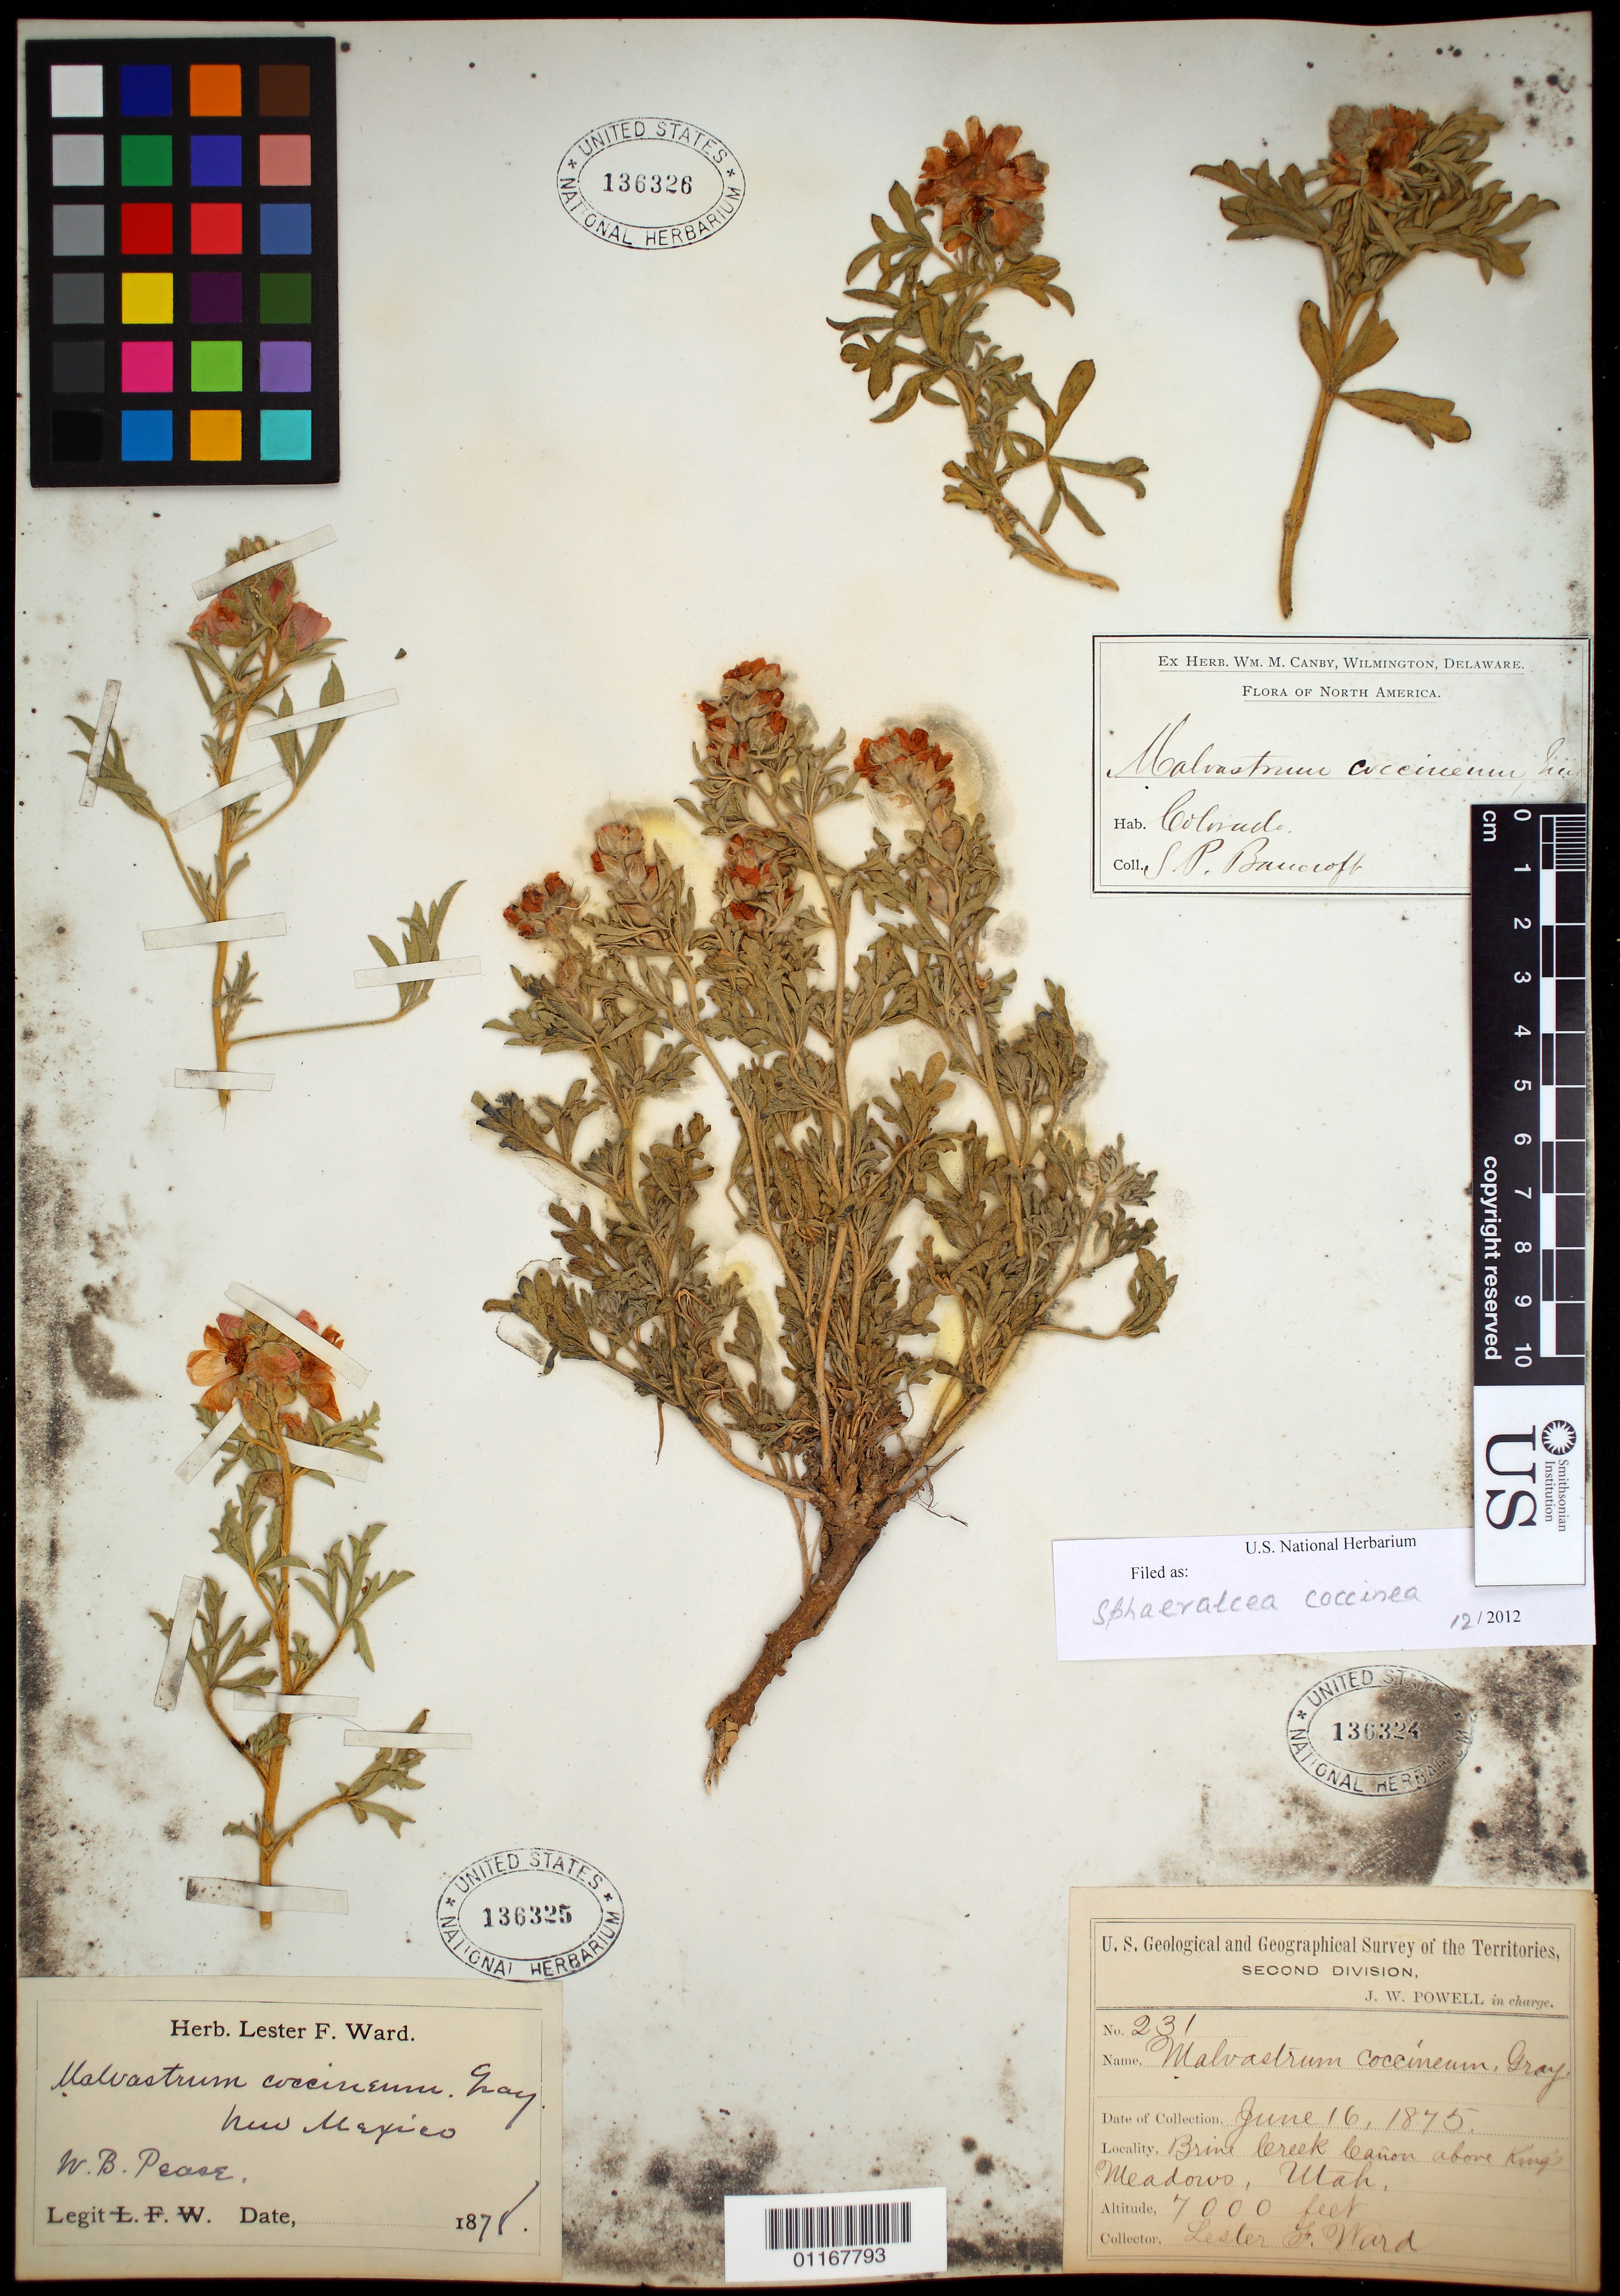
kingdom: Plantae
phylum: Tracheophyta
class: Magnoliopsida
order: Malvales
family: Malvaceae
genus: Sphaeralcea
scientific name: Sphaeralcea coccinea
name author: (Nutt.) Rydb.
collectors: L. F. Ward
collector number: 231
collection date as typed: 16 Jun 1875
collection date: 1875-06-16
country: United States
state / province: Utah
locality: Brine Creek Canyon above Kings Meadows.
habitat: Dry sandy soil.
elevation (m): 2134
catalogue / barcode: US 136324